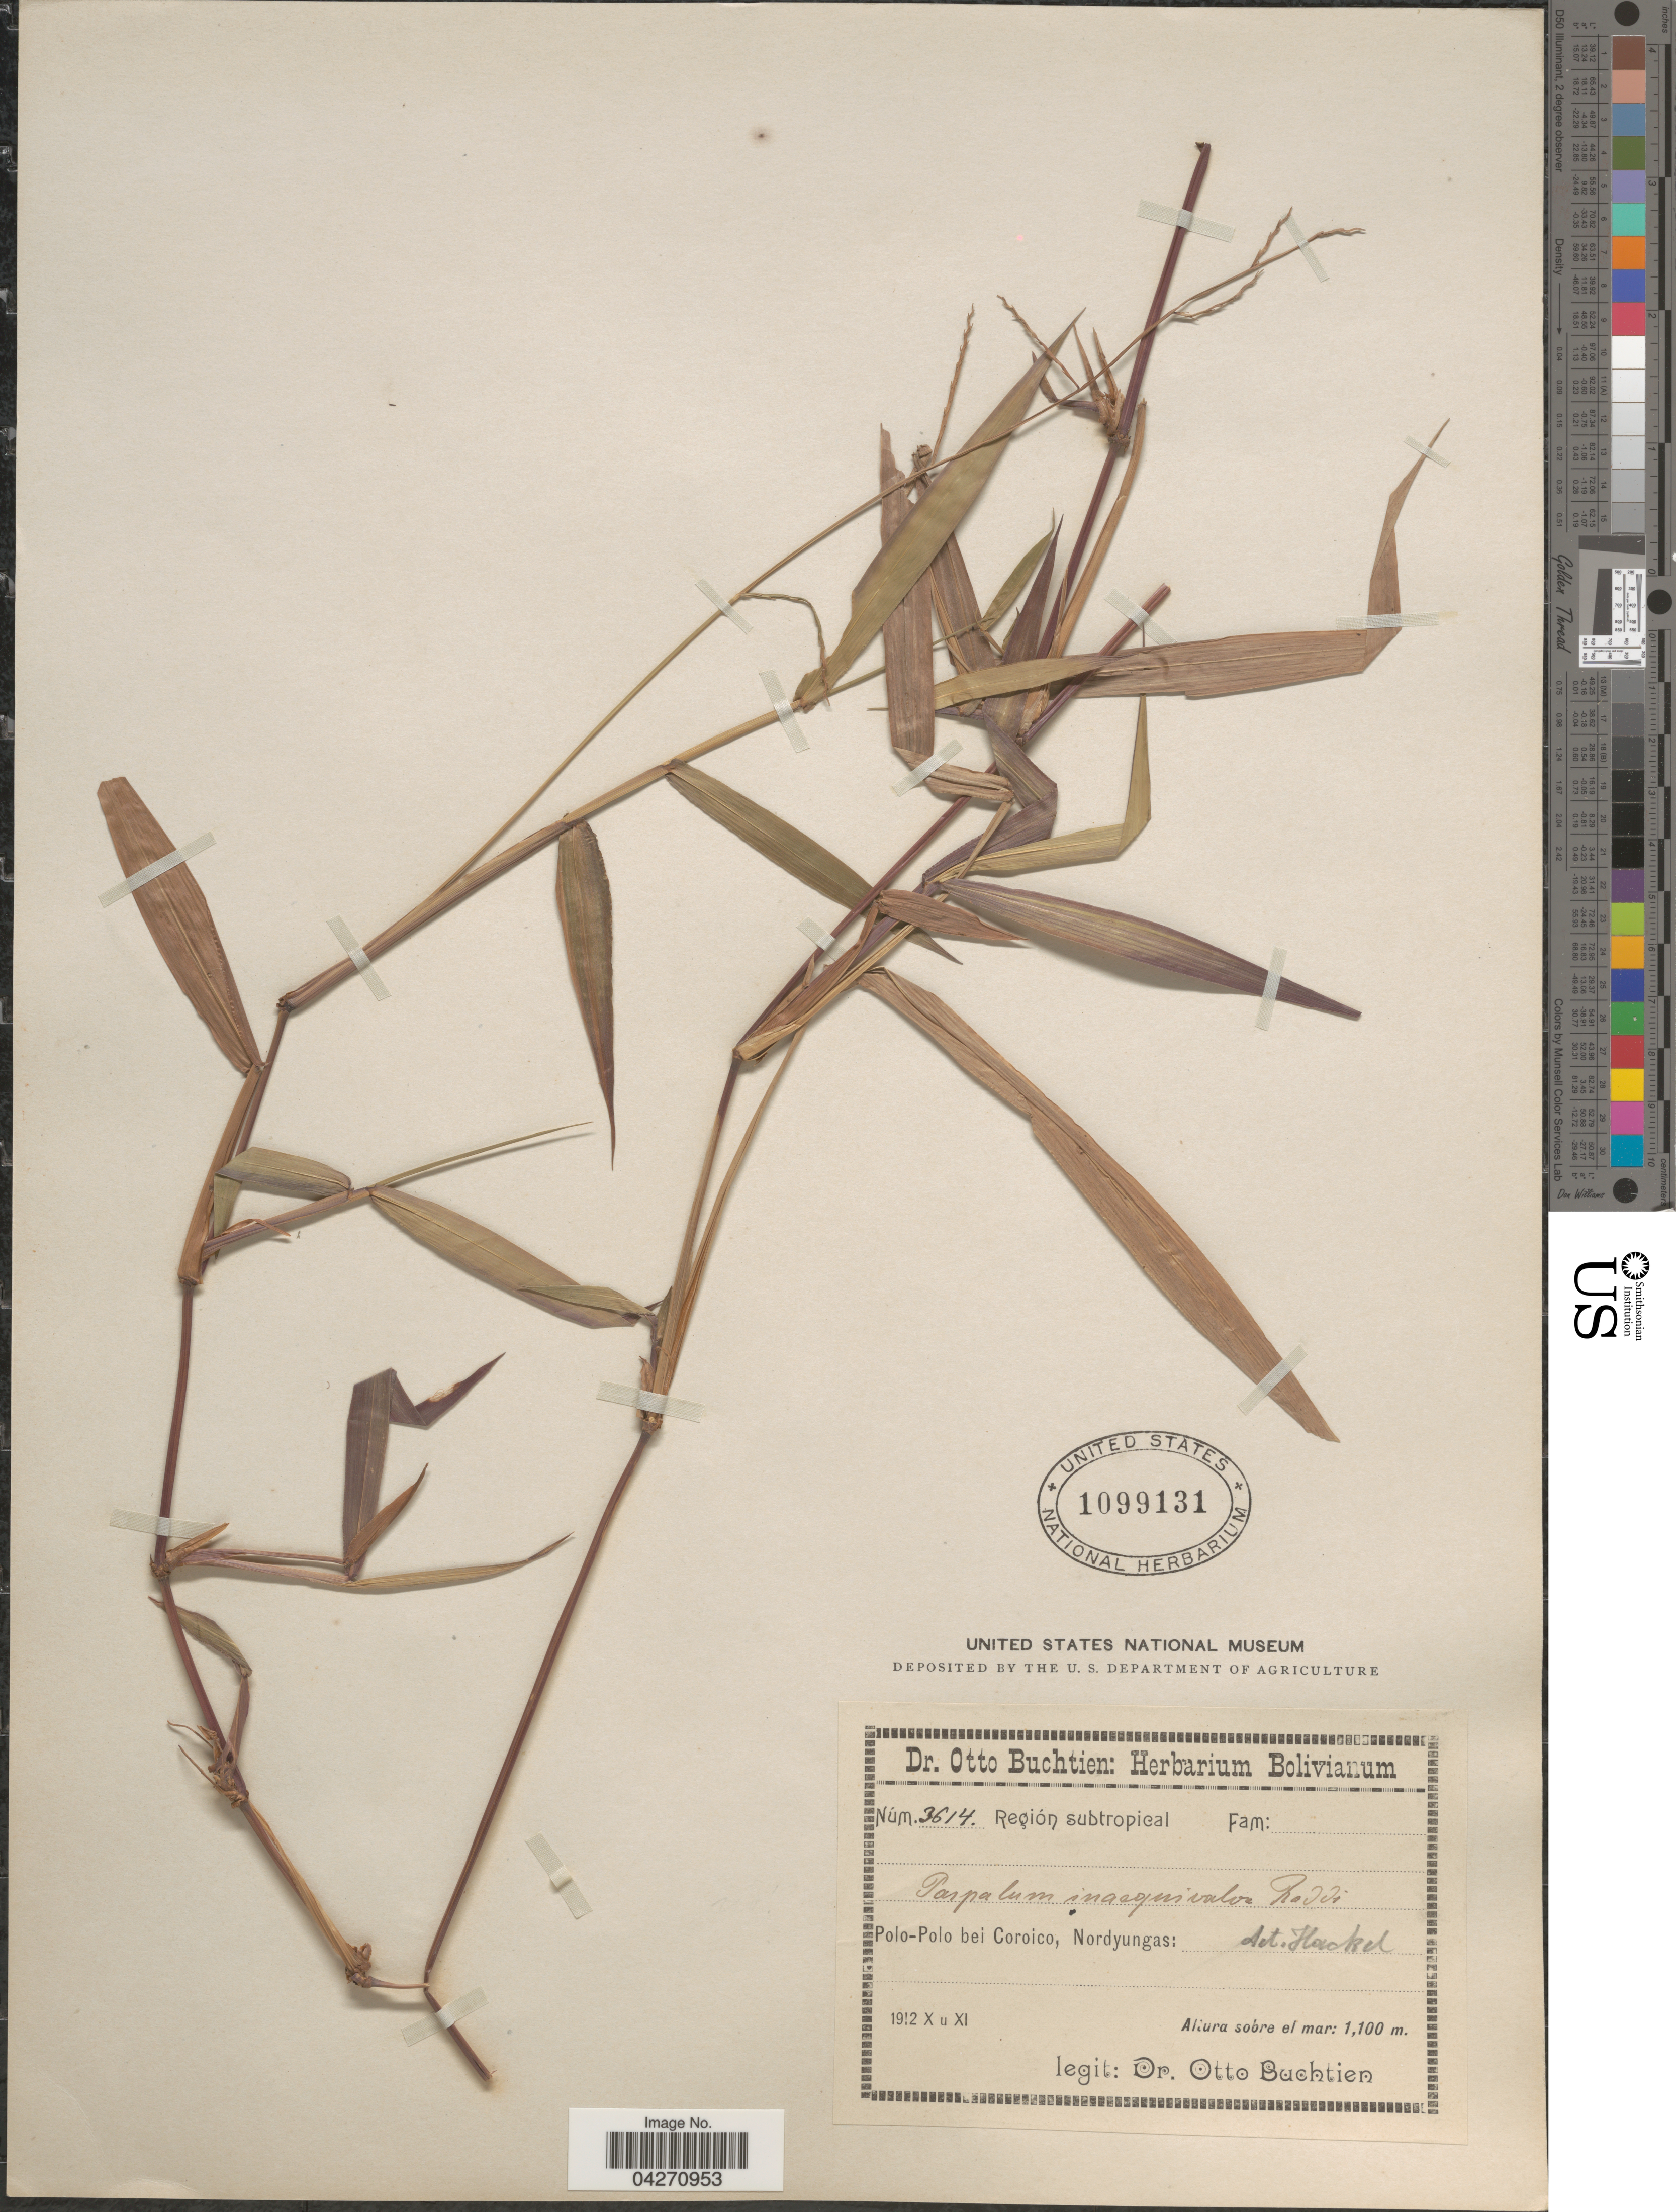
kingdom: Plantae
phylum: Tracheophyta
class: Liliopsida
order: Poales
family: Poaceae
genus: Paspalum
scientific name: Paspalum inaequivalve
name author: Raddi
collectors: O. Buchtien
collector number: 3614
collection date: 1912-10/1912-11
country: Bolivia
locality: Región subtropical. Polo-Polo bei Coroico, Nordyungas.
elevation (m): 1100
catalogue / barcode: US 1099131